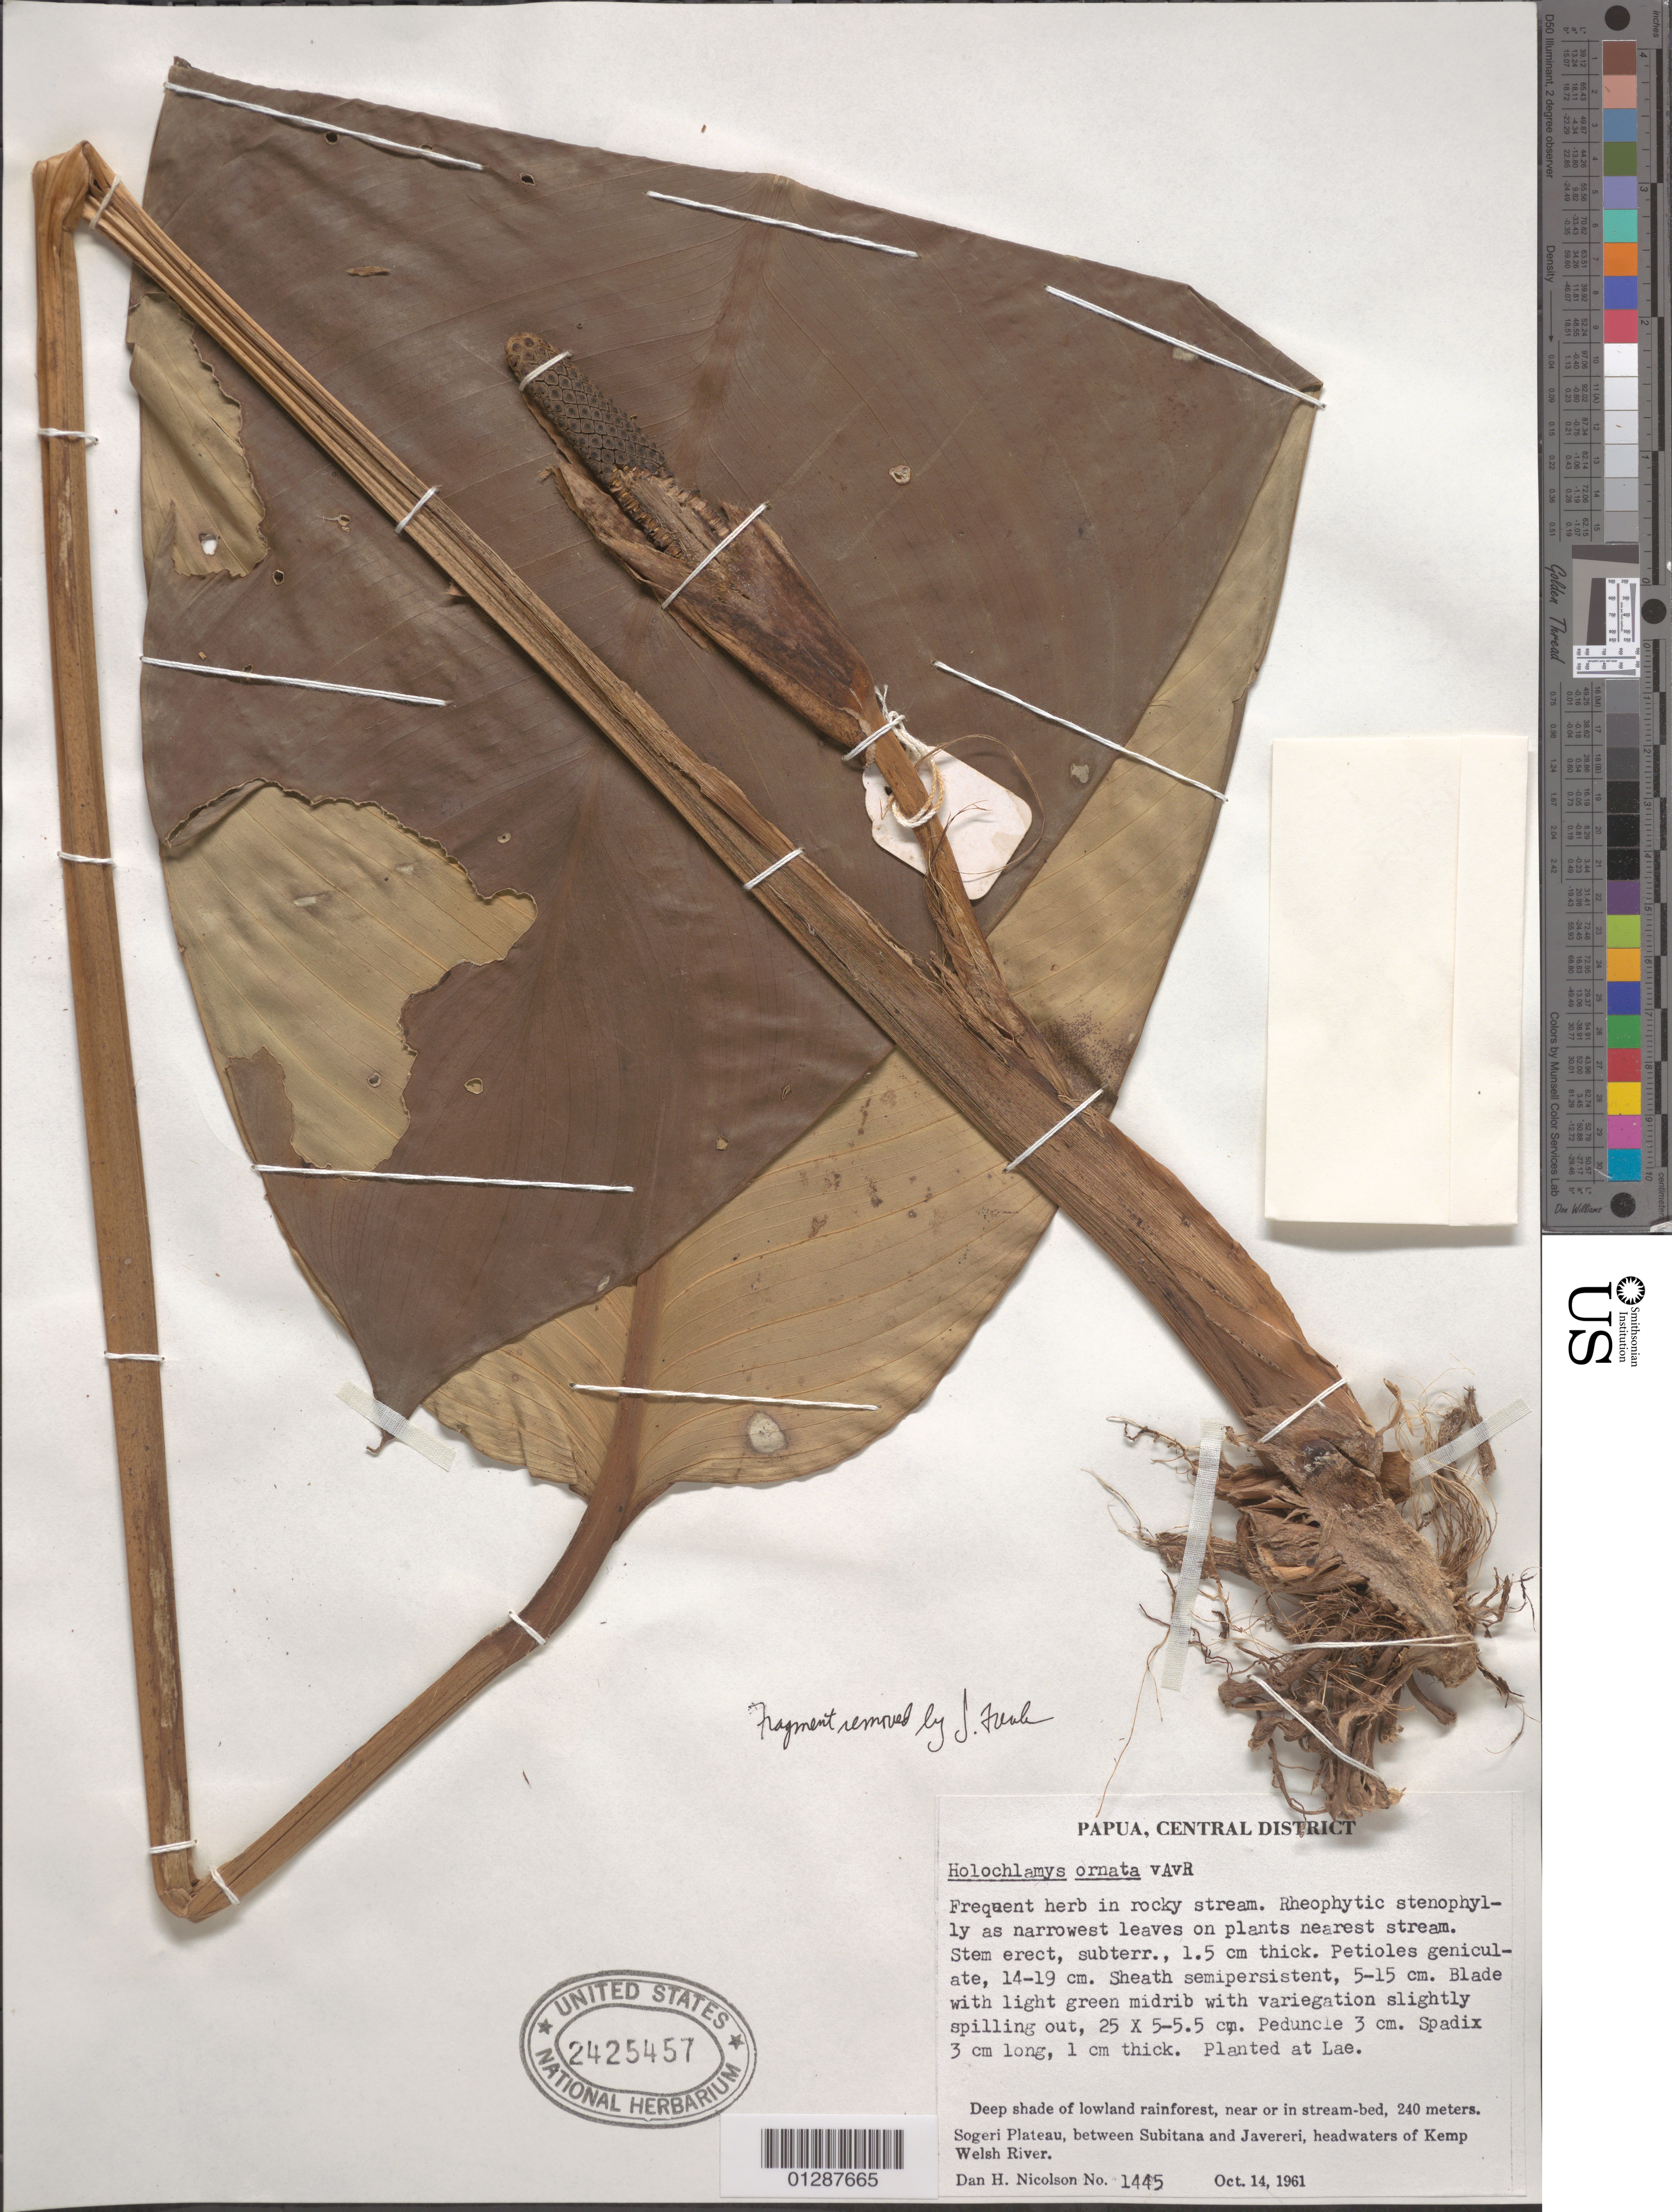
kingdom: Plantae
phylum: Tracheophyta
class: Liliopsida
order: Alismatales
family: Araceae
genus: Holochlamys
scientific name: Holochlamys beccarii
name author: Engl.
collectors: D. H. Nicolson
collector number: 1445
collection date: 1961-10-14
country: Papua New Guinea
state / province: Central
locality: Papua, Central District. Sogeri Plateau, between Subitana and Javereri, headwaters of Kemp Welsh River.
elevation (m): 240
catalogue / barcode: US 2425457